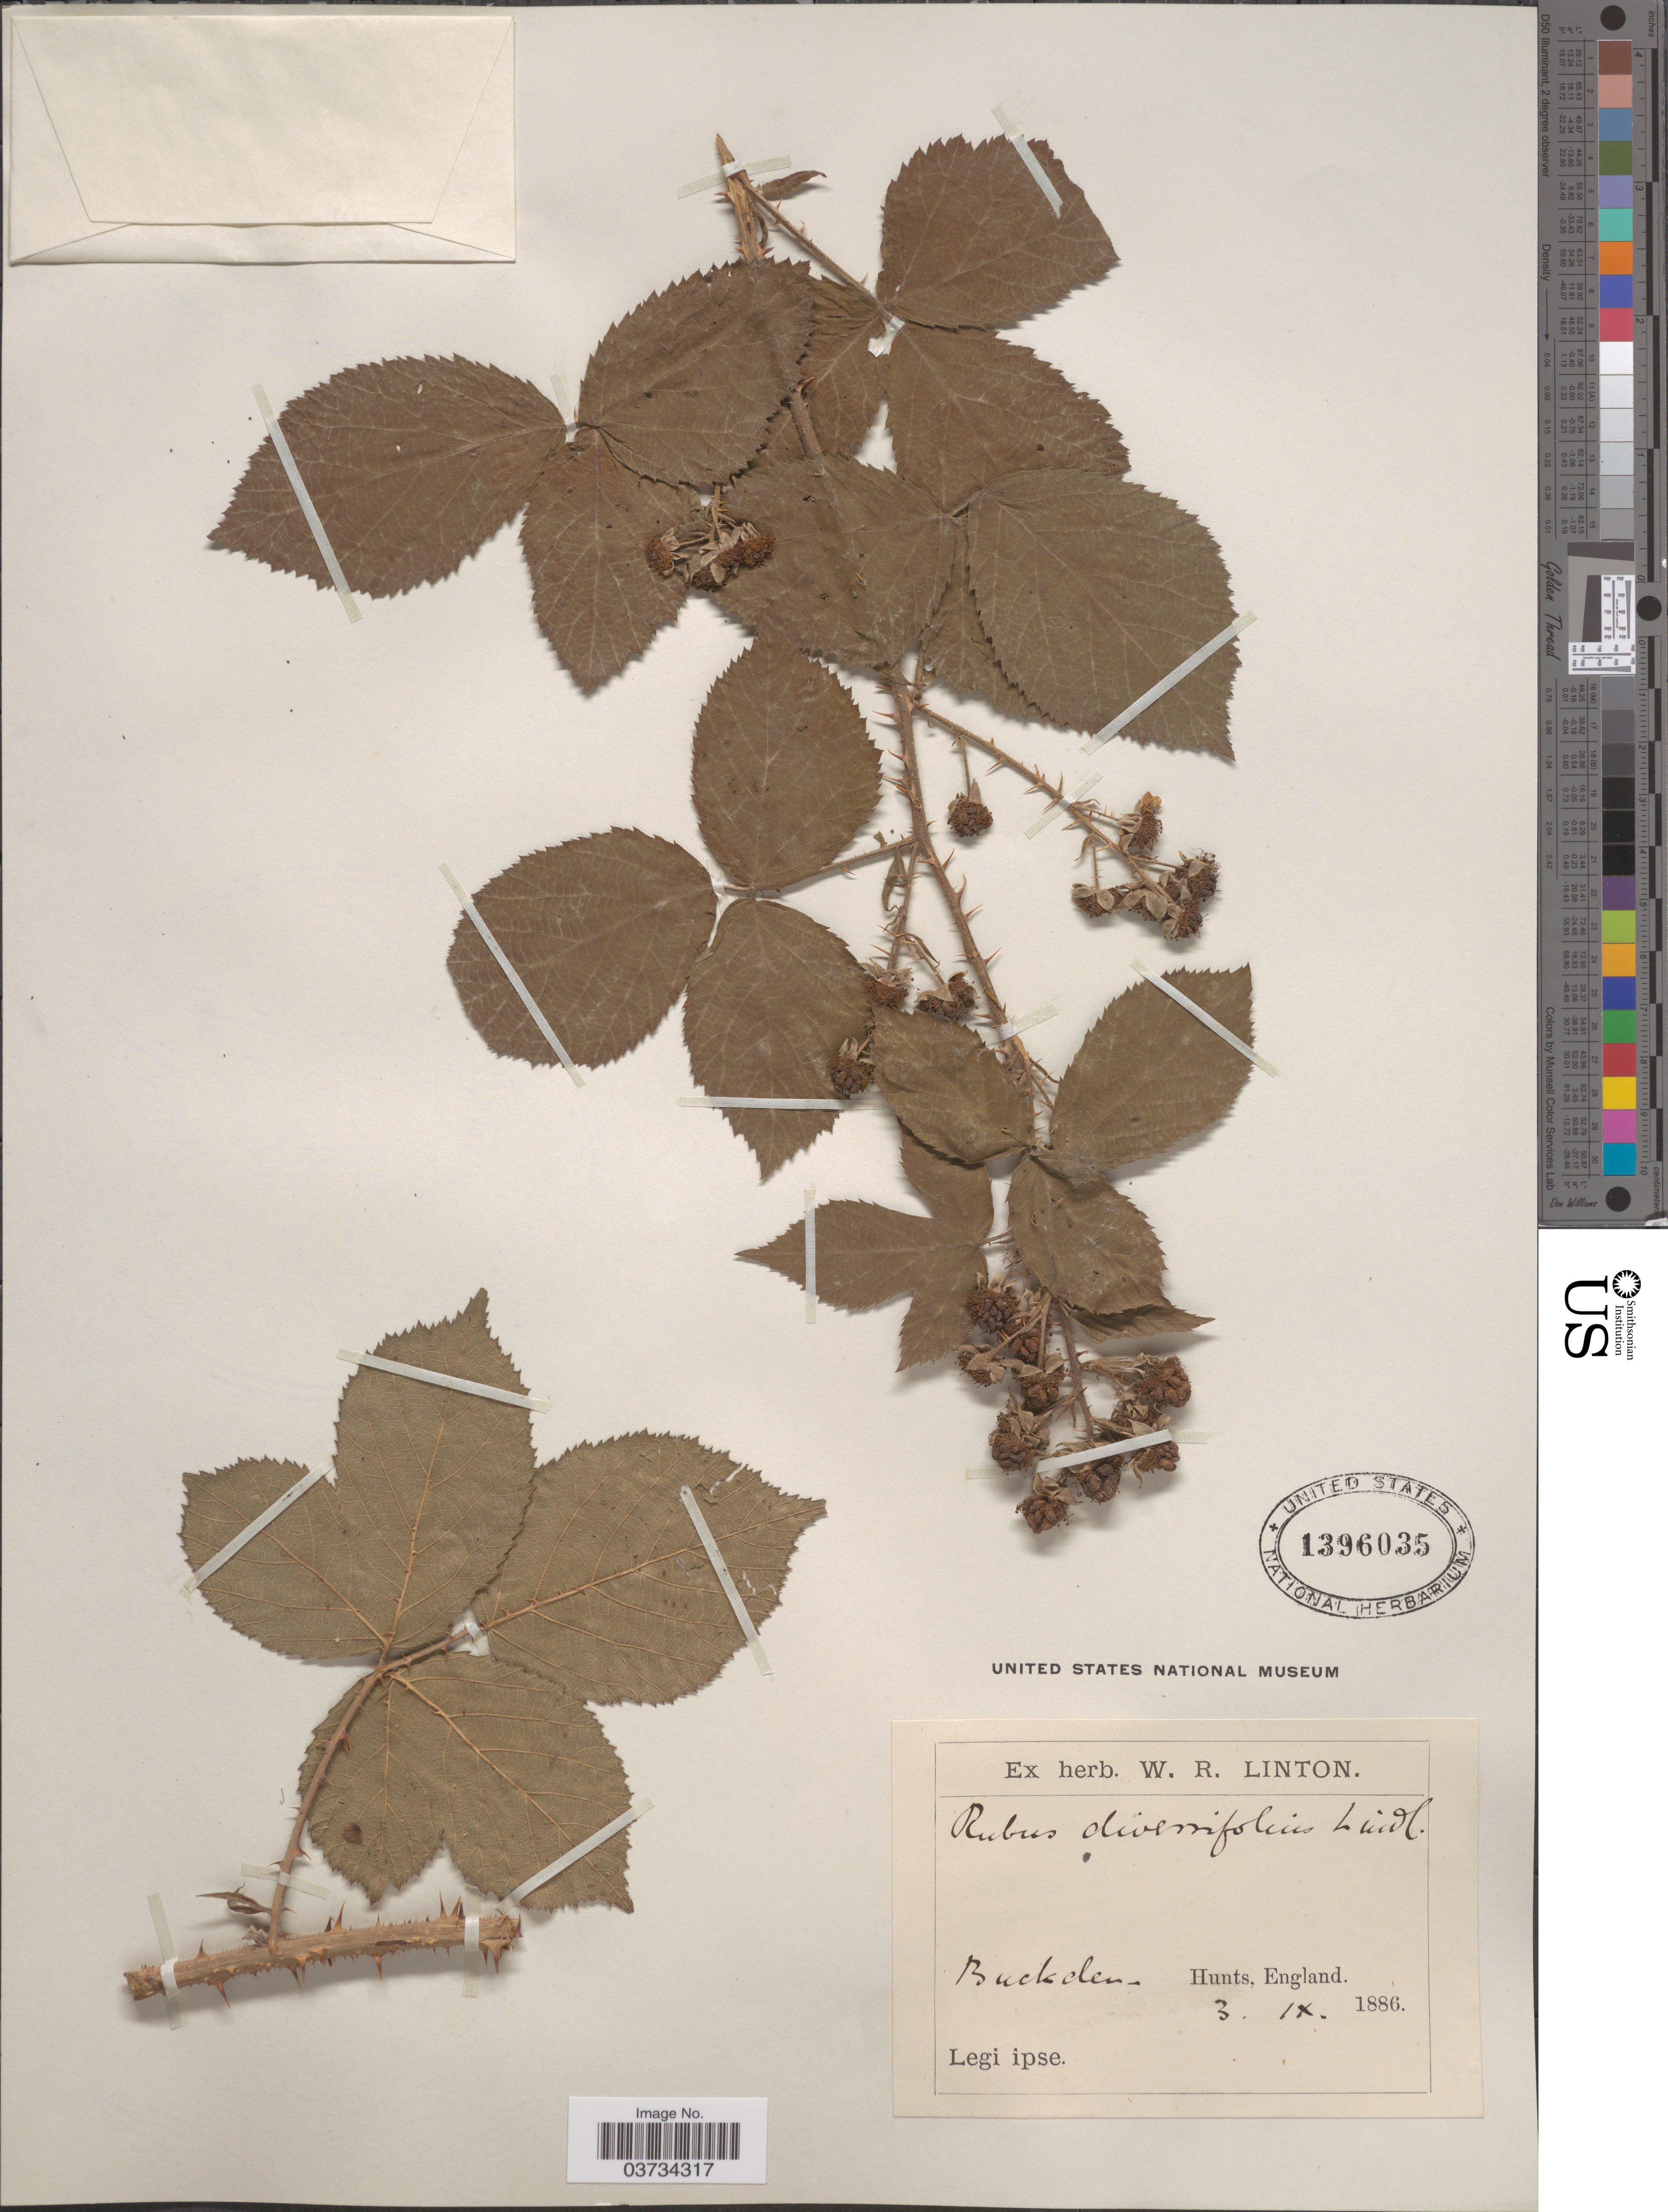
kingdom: Plantae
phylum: Tracheophyta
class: Magnoliopsida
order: Rosales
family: Rosaceae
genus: Rubus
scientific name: Rubus diversifolius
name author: Lindl.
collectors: W. Linton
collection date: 1886-09-03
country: United Kingdom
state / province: England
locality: Buckden, Hunts.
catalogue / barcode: US 1396035